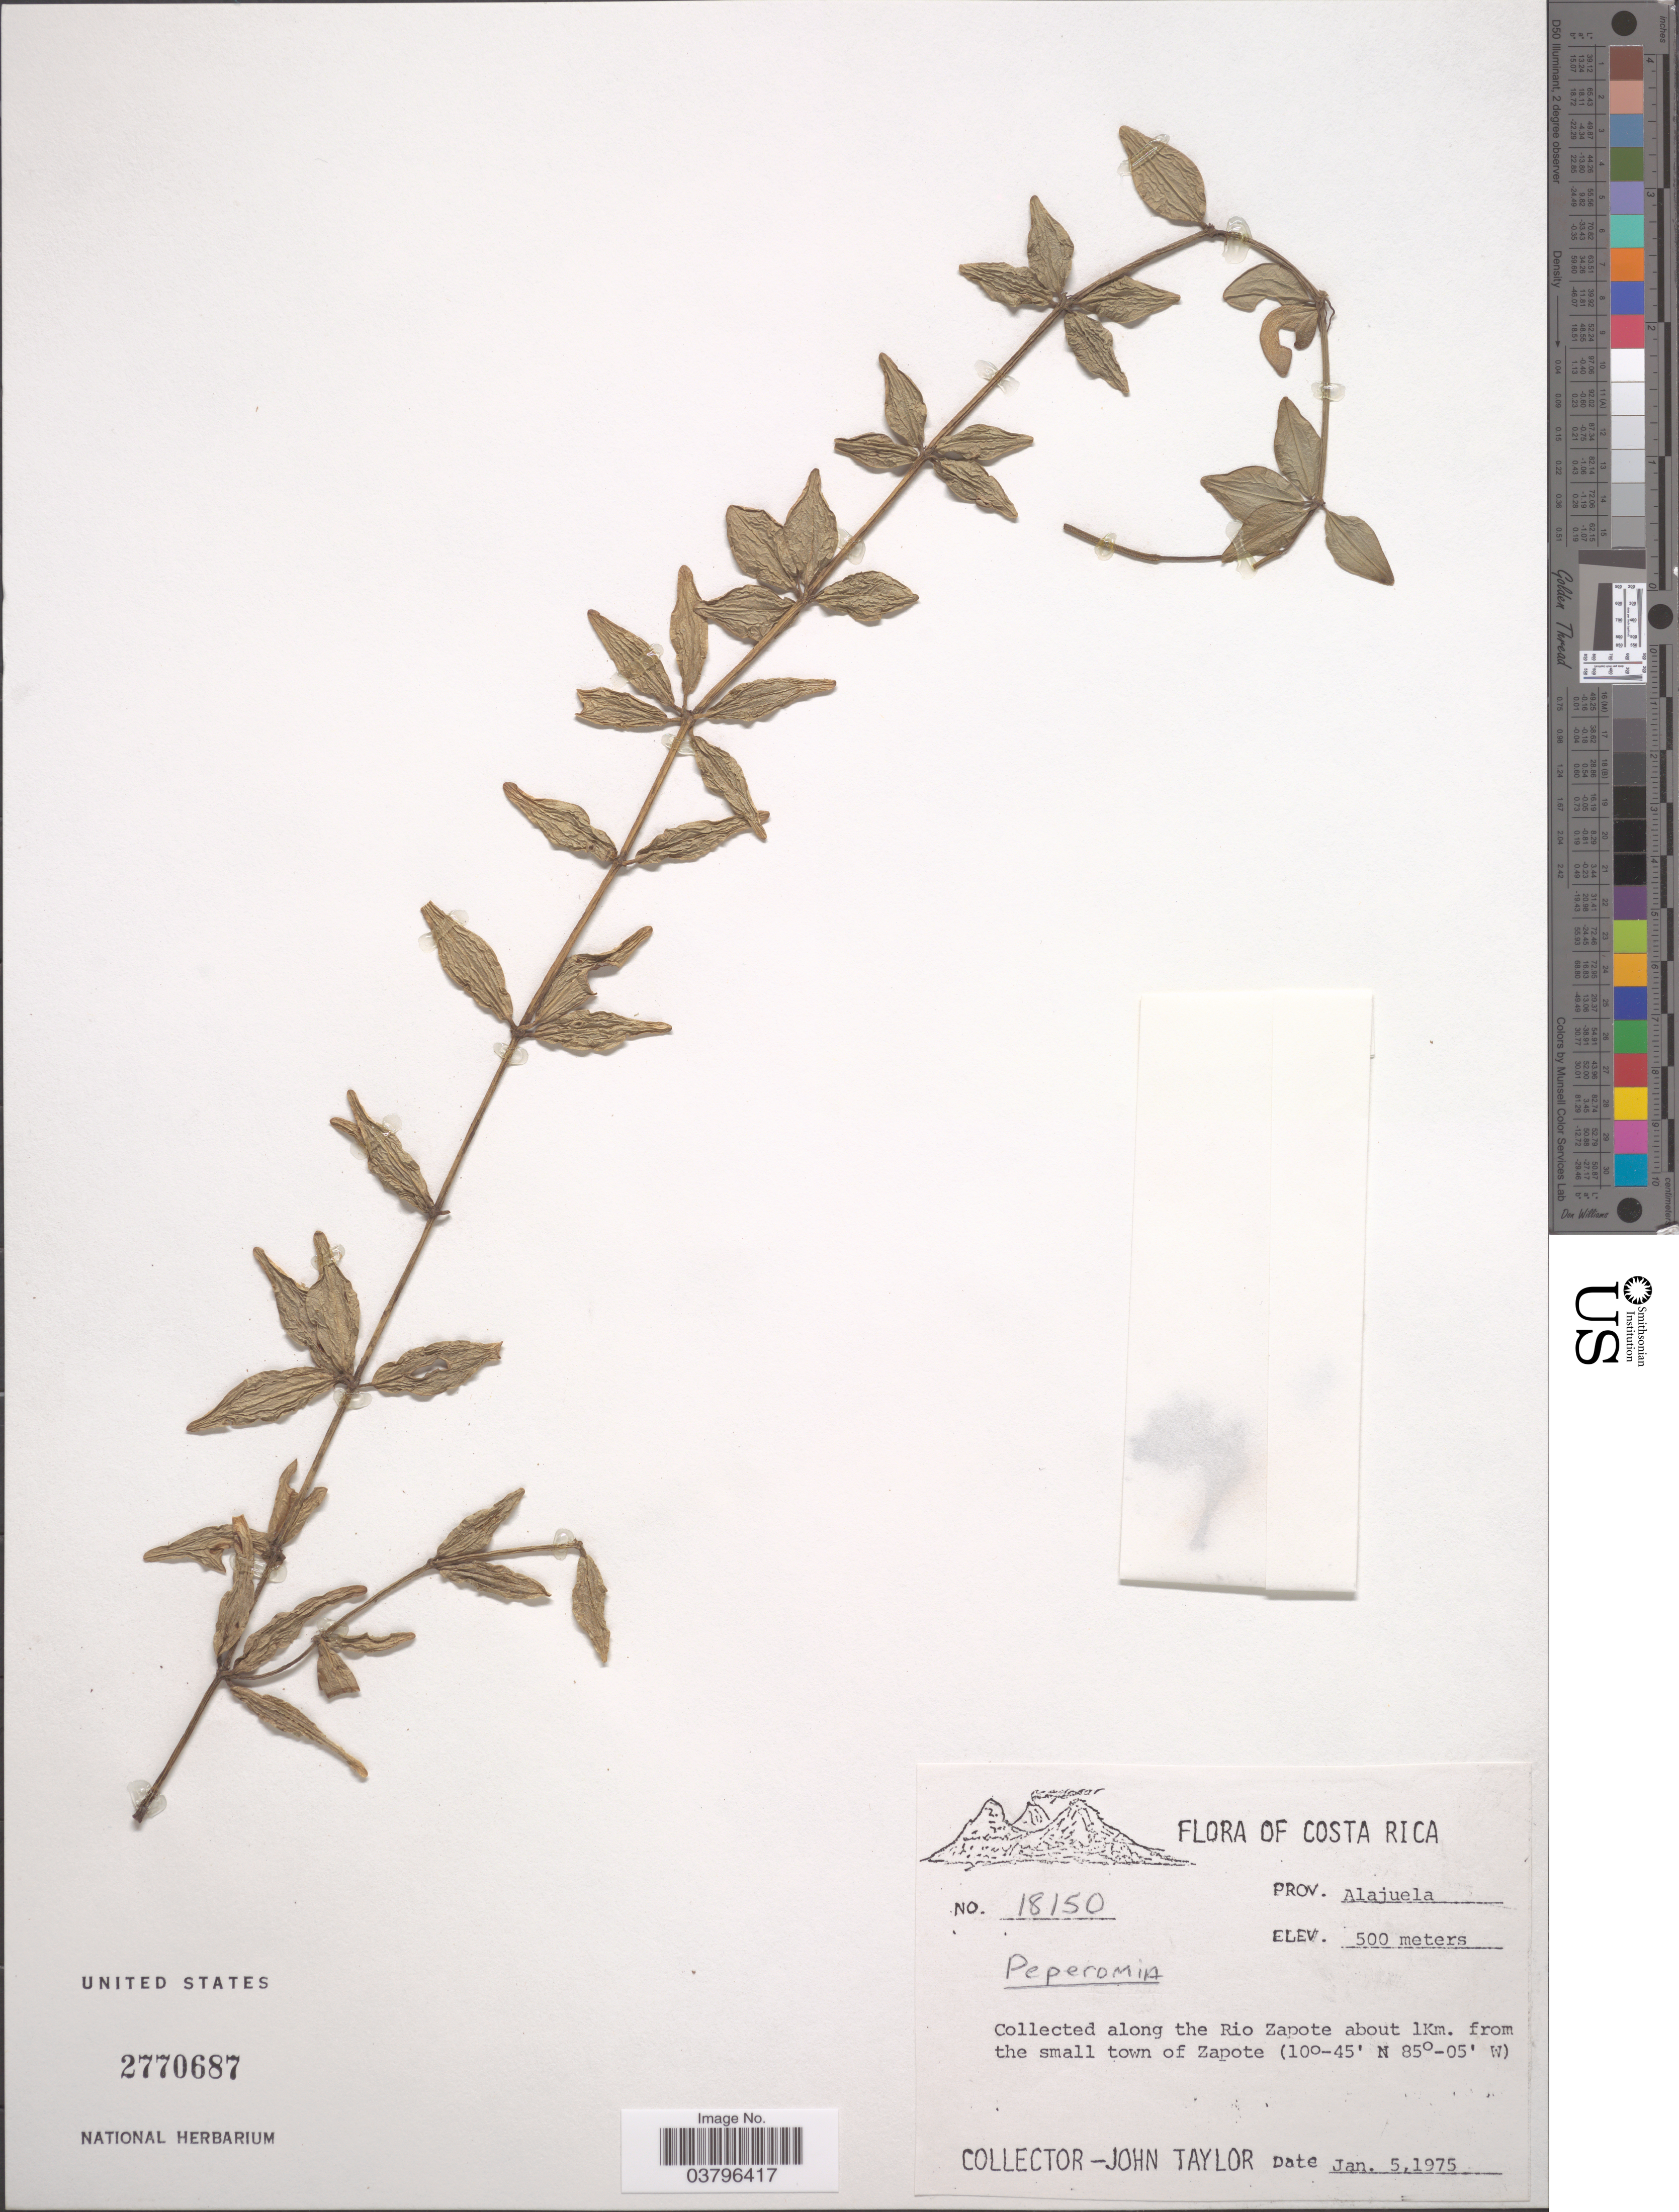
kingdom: Plantae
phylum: Tracheophyta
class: Magnoliopsida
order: Piperales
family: Piperaceae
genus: Peperomia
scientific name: Peperomia emiliana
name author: C. DC. in Pittier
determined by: Jiménez, José Estaban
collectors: J. Taylor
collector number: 18150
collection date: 1975-01-05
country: Costa Rica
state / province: Alajuela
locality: Along the Rio Zapote about 1Km. from the small town of Zapote.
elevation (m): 500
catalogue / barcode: US 2770687